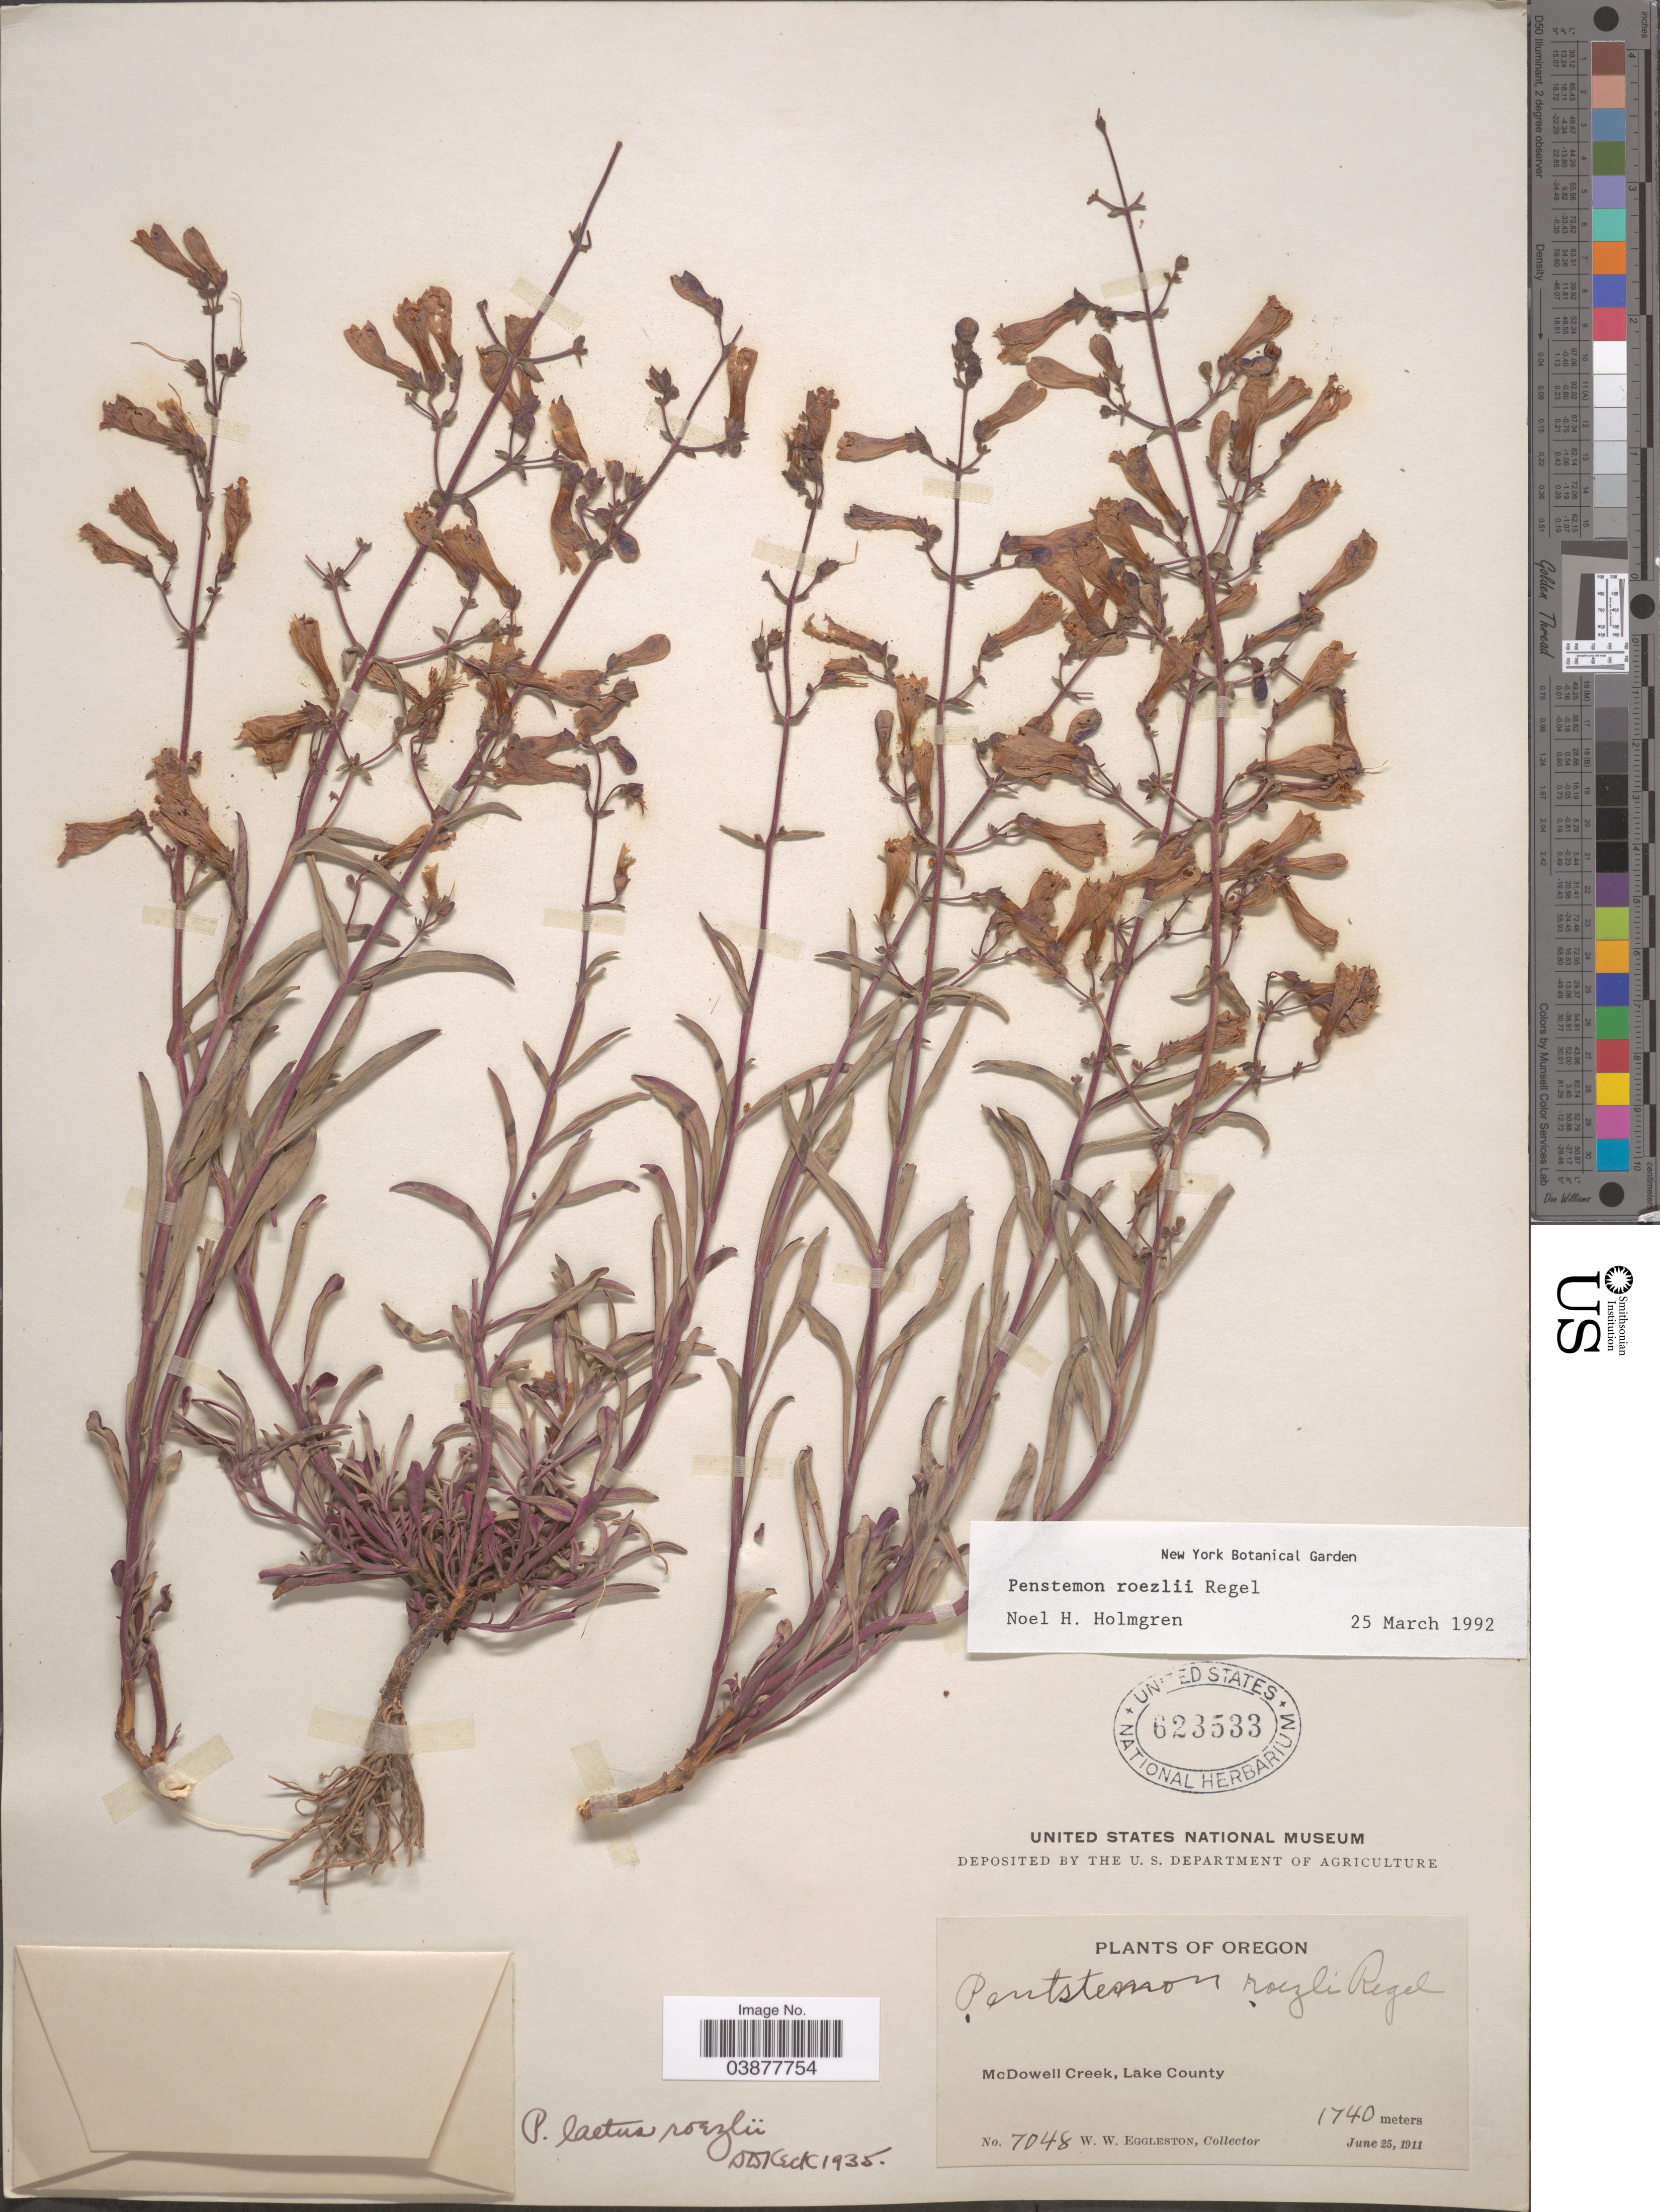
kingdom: Plantae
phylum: Tracheophyta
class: Magnoliopsida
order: Lamiales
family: Plantaginaceae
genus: Penstemon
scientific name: Penstemon roezlii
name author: Regel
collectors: W. W. Eggleston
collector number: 7048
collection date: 1911-06-25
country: United States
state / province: Oregon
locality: McDowell Creek, Lake County.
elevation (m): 1740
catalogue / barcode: US 623533